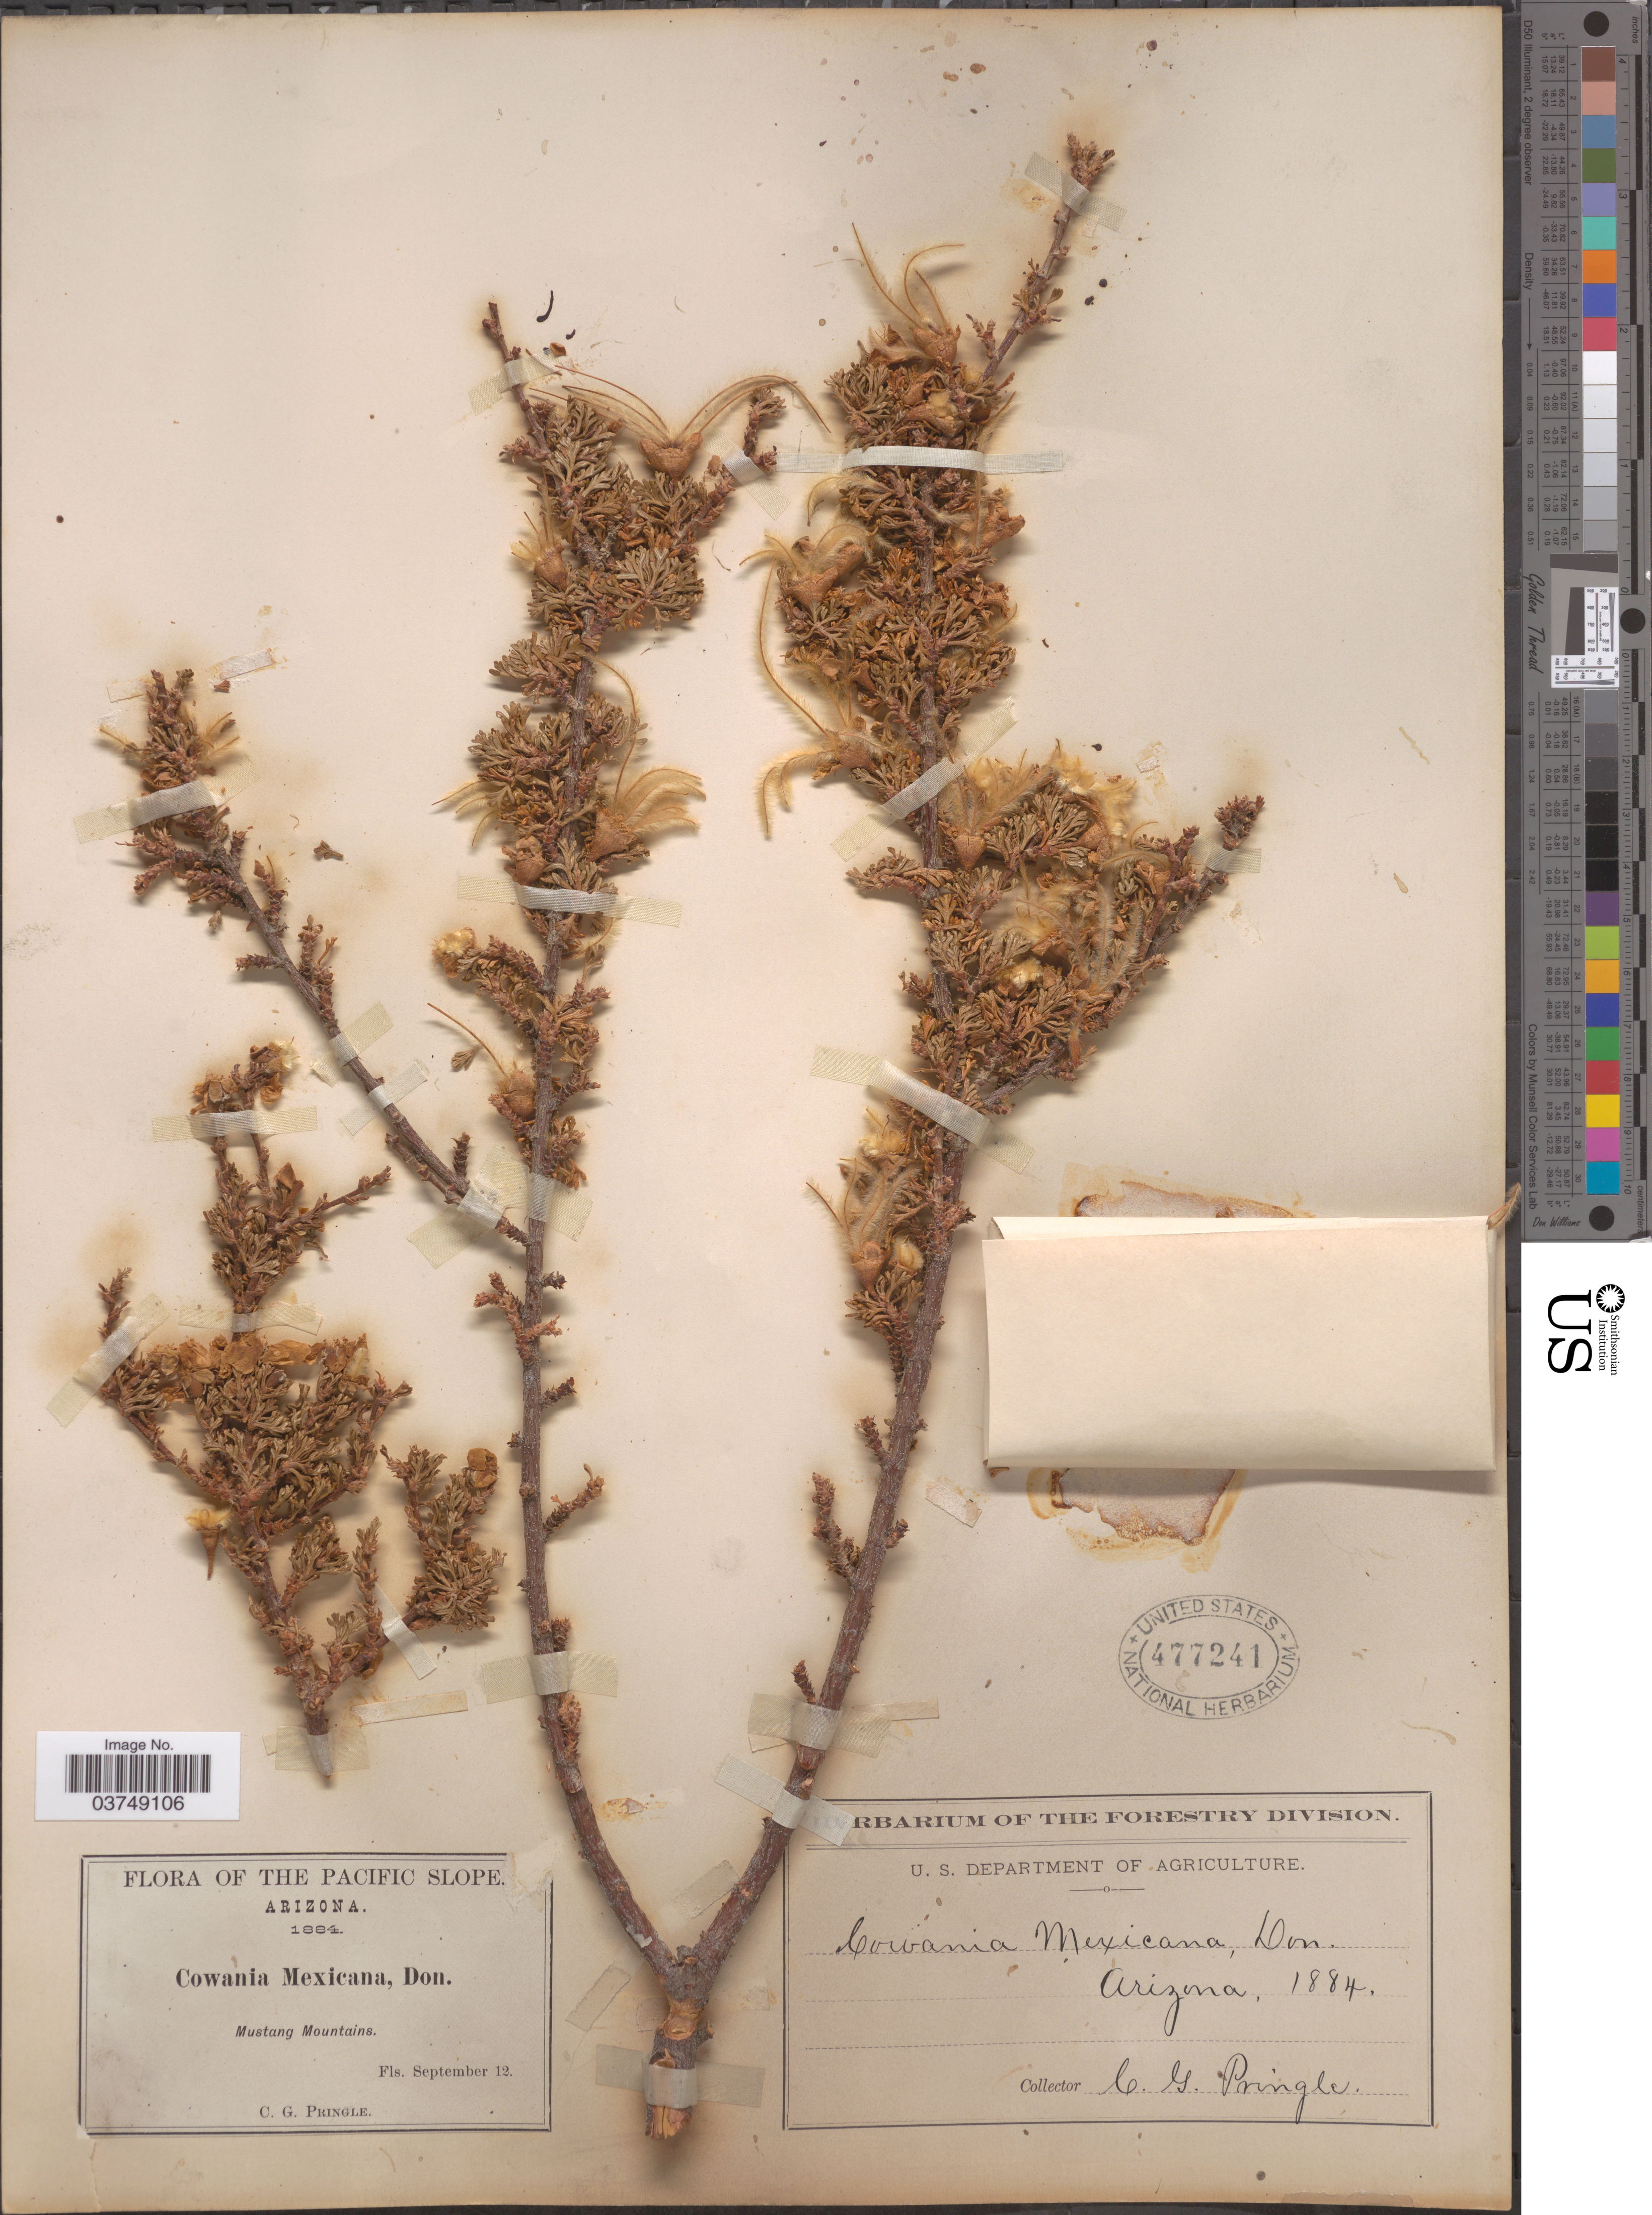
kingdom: Plantae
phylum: Tracheophyta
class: Magnoliopsida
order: Rosales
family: Rosaceae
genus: Purshia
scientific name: Purshia stansburyana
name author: (Torr.) Henrickson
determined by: Strong, Mark T., (BOT), Smithsonian Institution - National Museum of Natural History (UNITED STATES)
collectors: C. G. Pringle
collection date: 1884-09-12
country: United States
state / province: Arizona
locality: The Pacific Slope. Mustang Mountains.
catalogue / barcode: US 477241